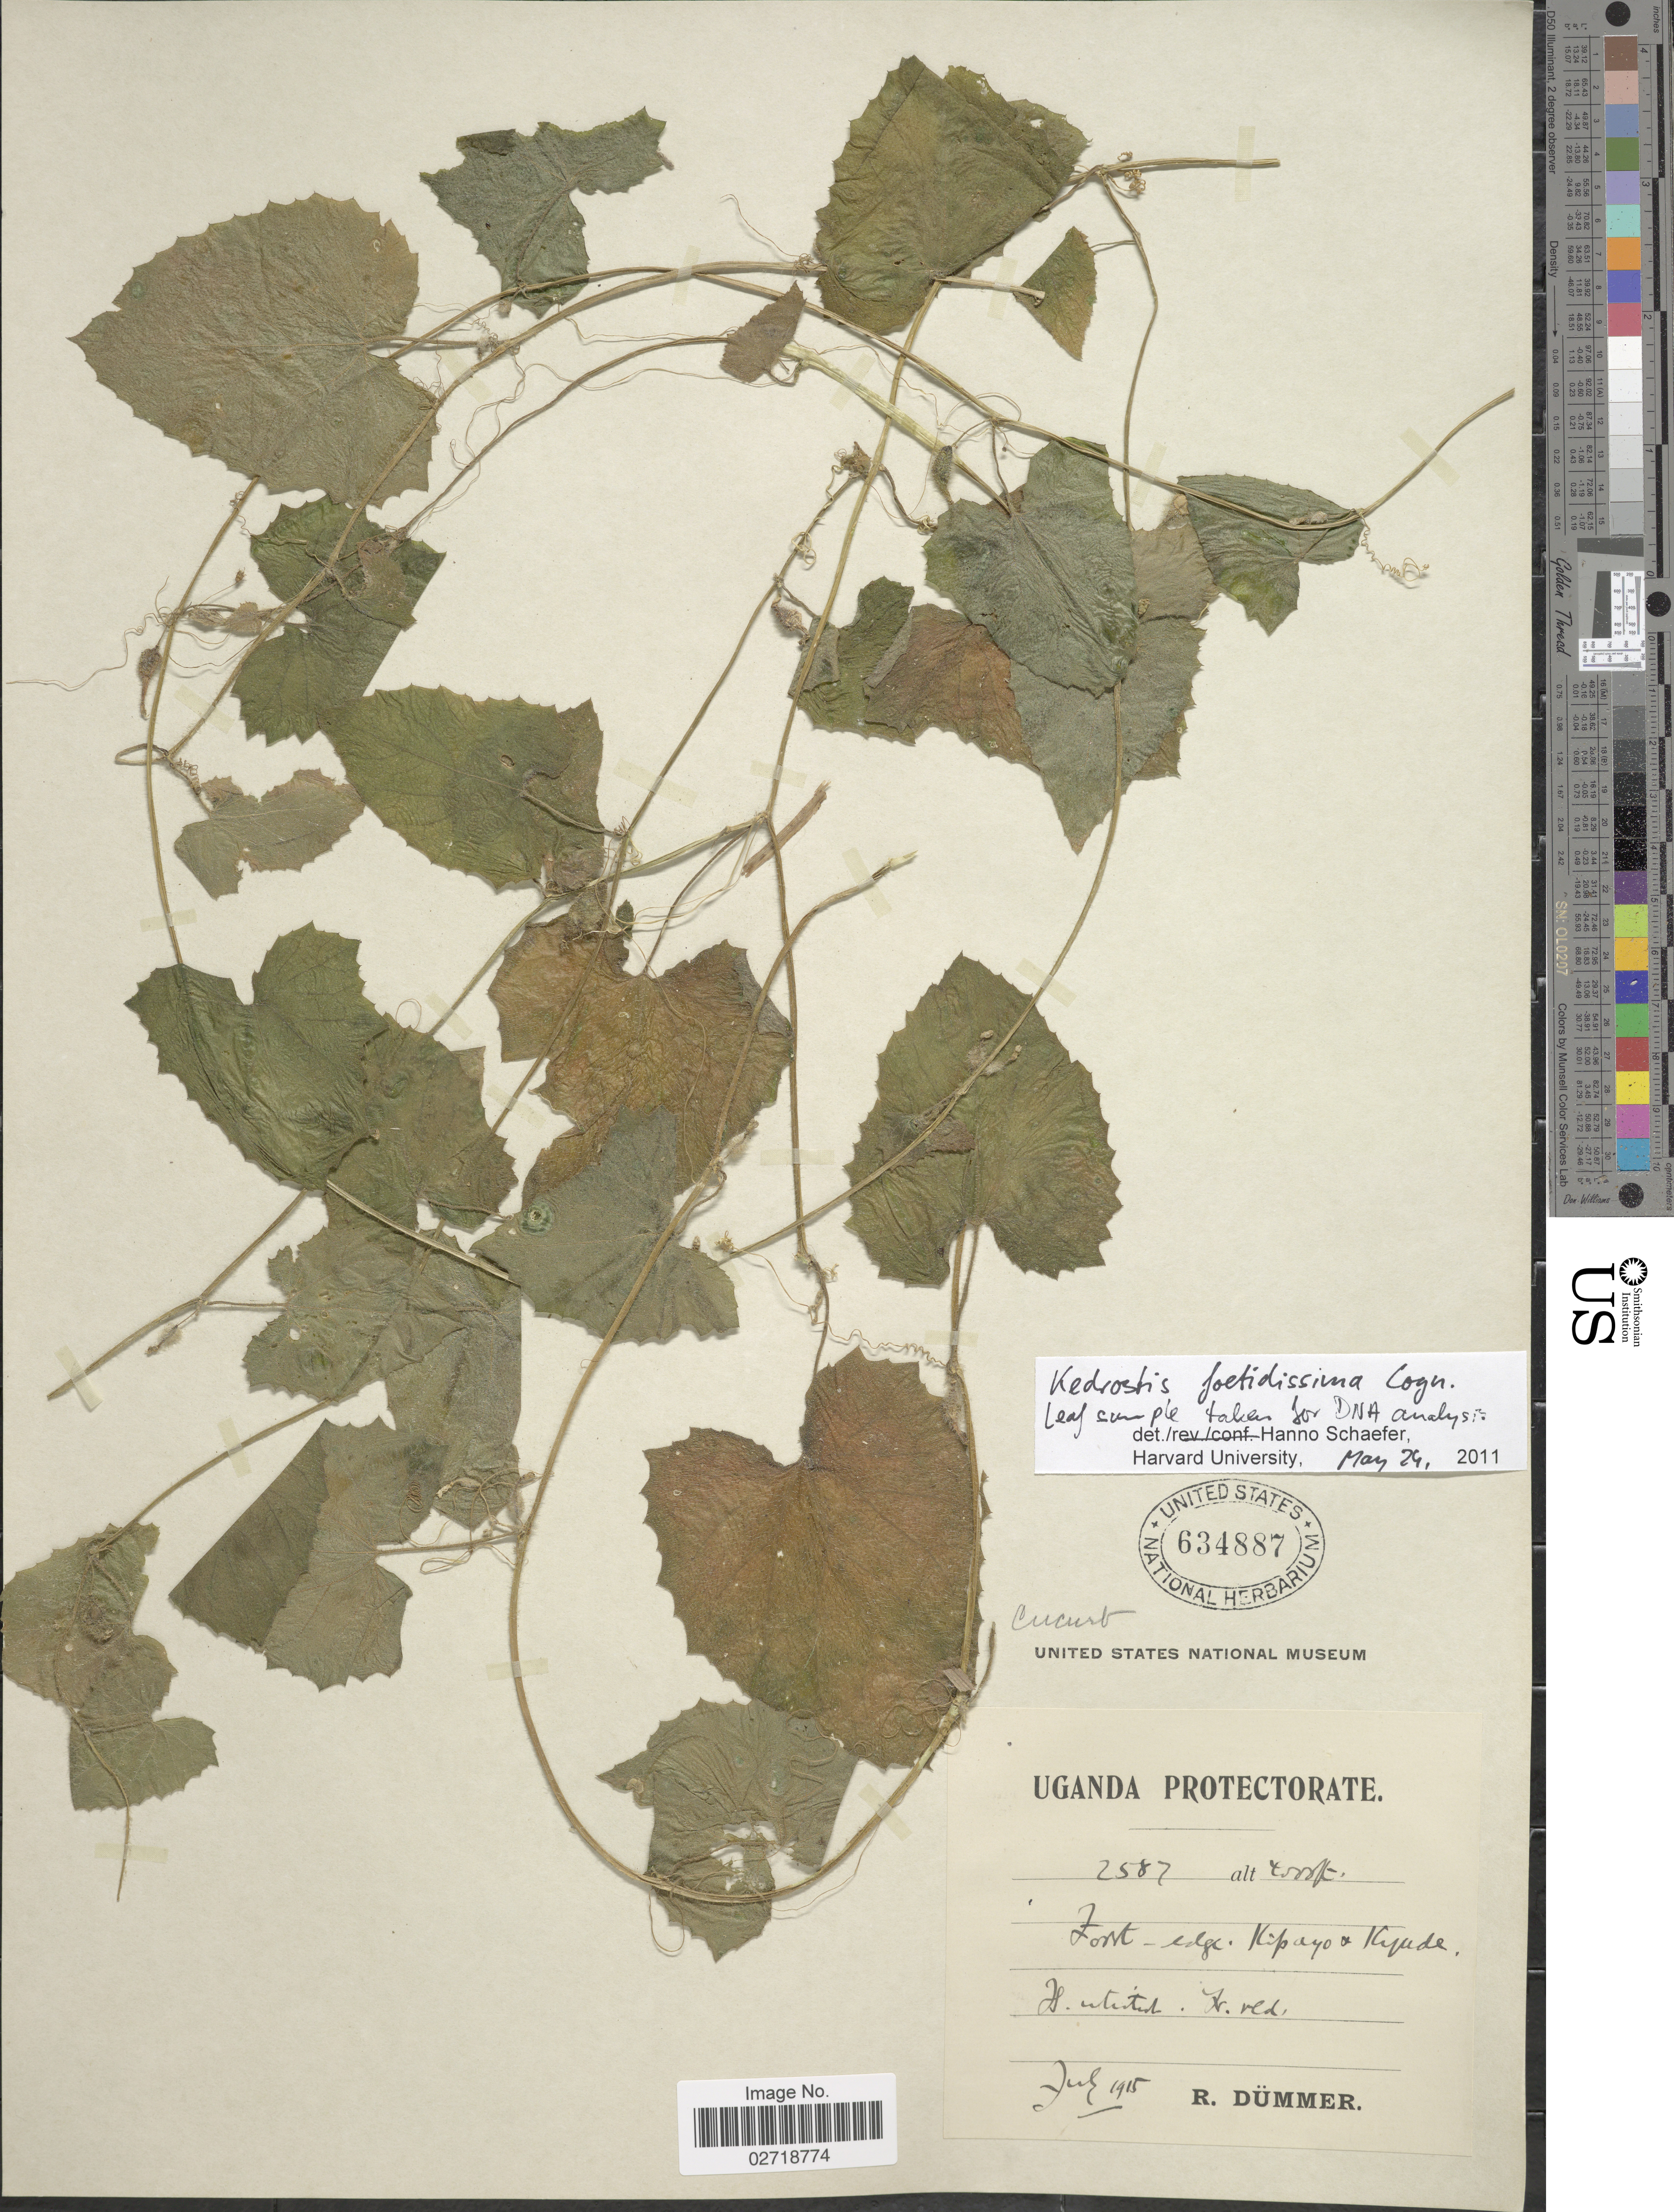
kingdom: Plantae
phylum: Tracheophyta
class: Magnoliopsida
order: Cucurbitales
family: Cucurbitaceae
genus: Kedrostis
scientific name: Kedrostis foetidissima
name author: (Jacq.) Cogn.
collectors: R. A. Dümmer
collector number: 2587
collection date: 1915-07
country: Uganda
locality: Uganda Protectorate. Kipayo & Kigude [interpreted]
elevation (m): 2134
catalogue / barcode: US 634887